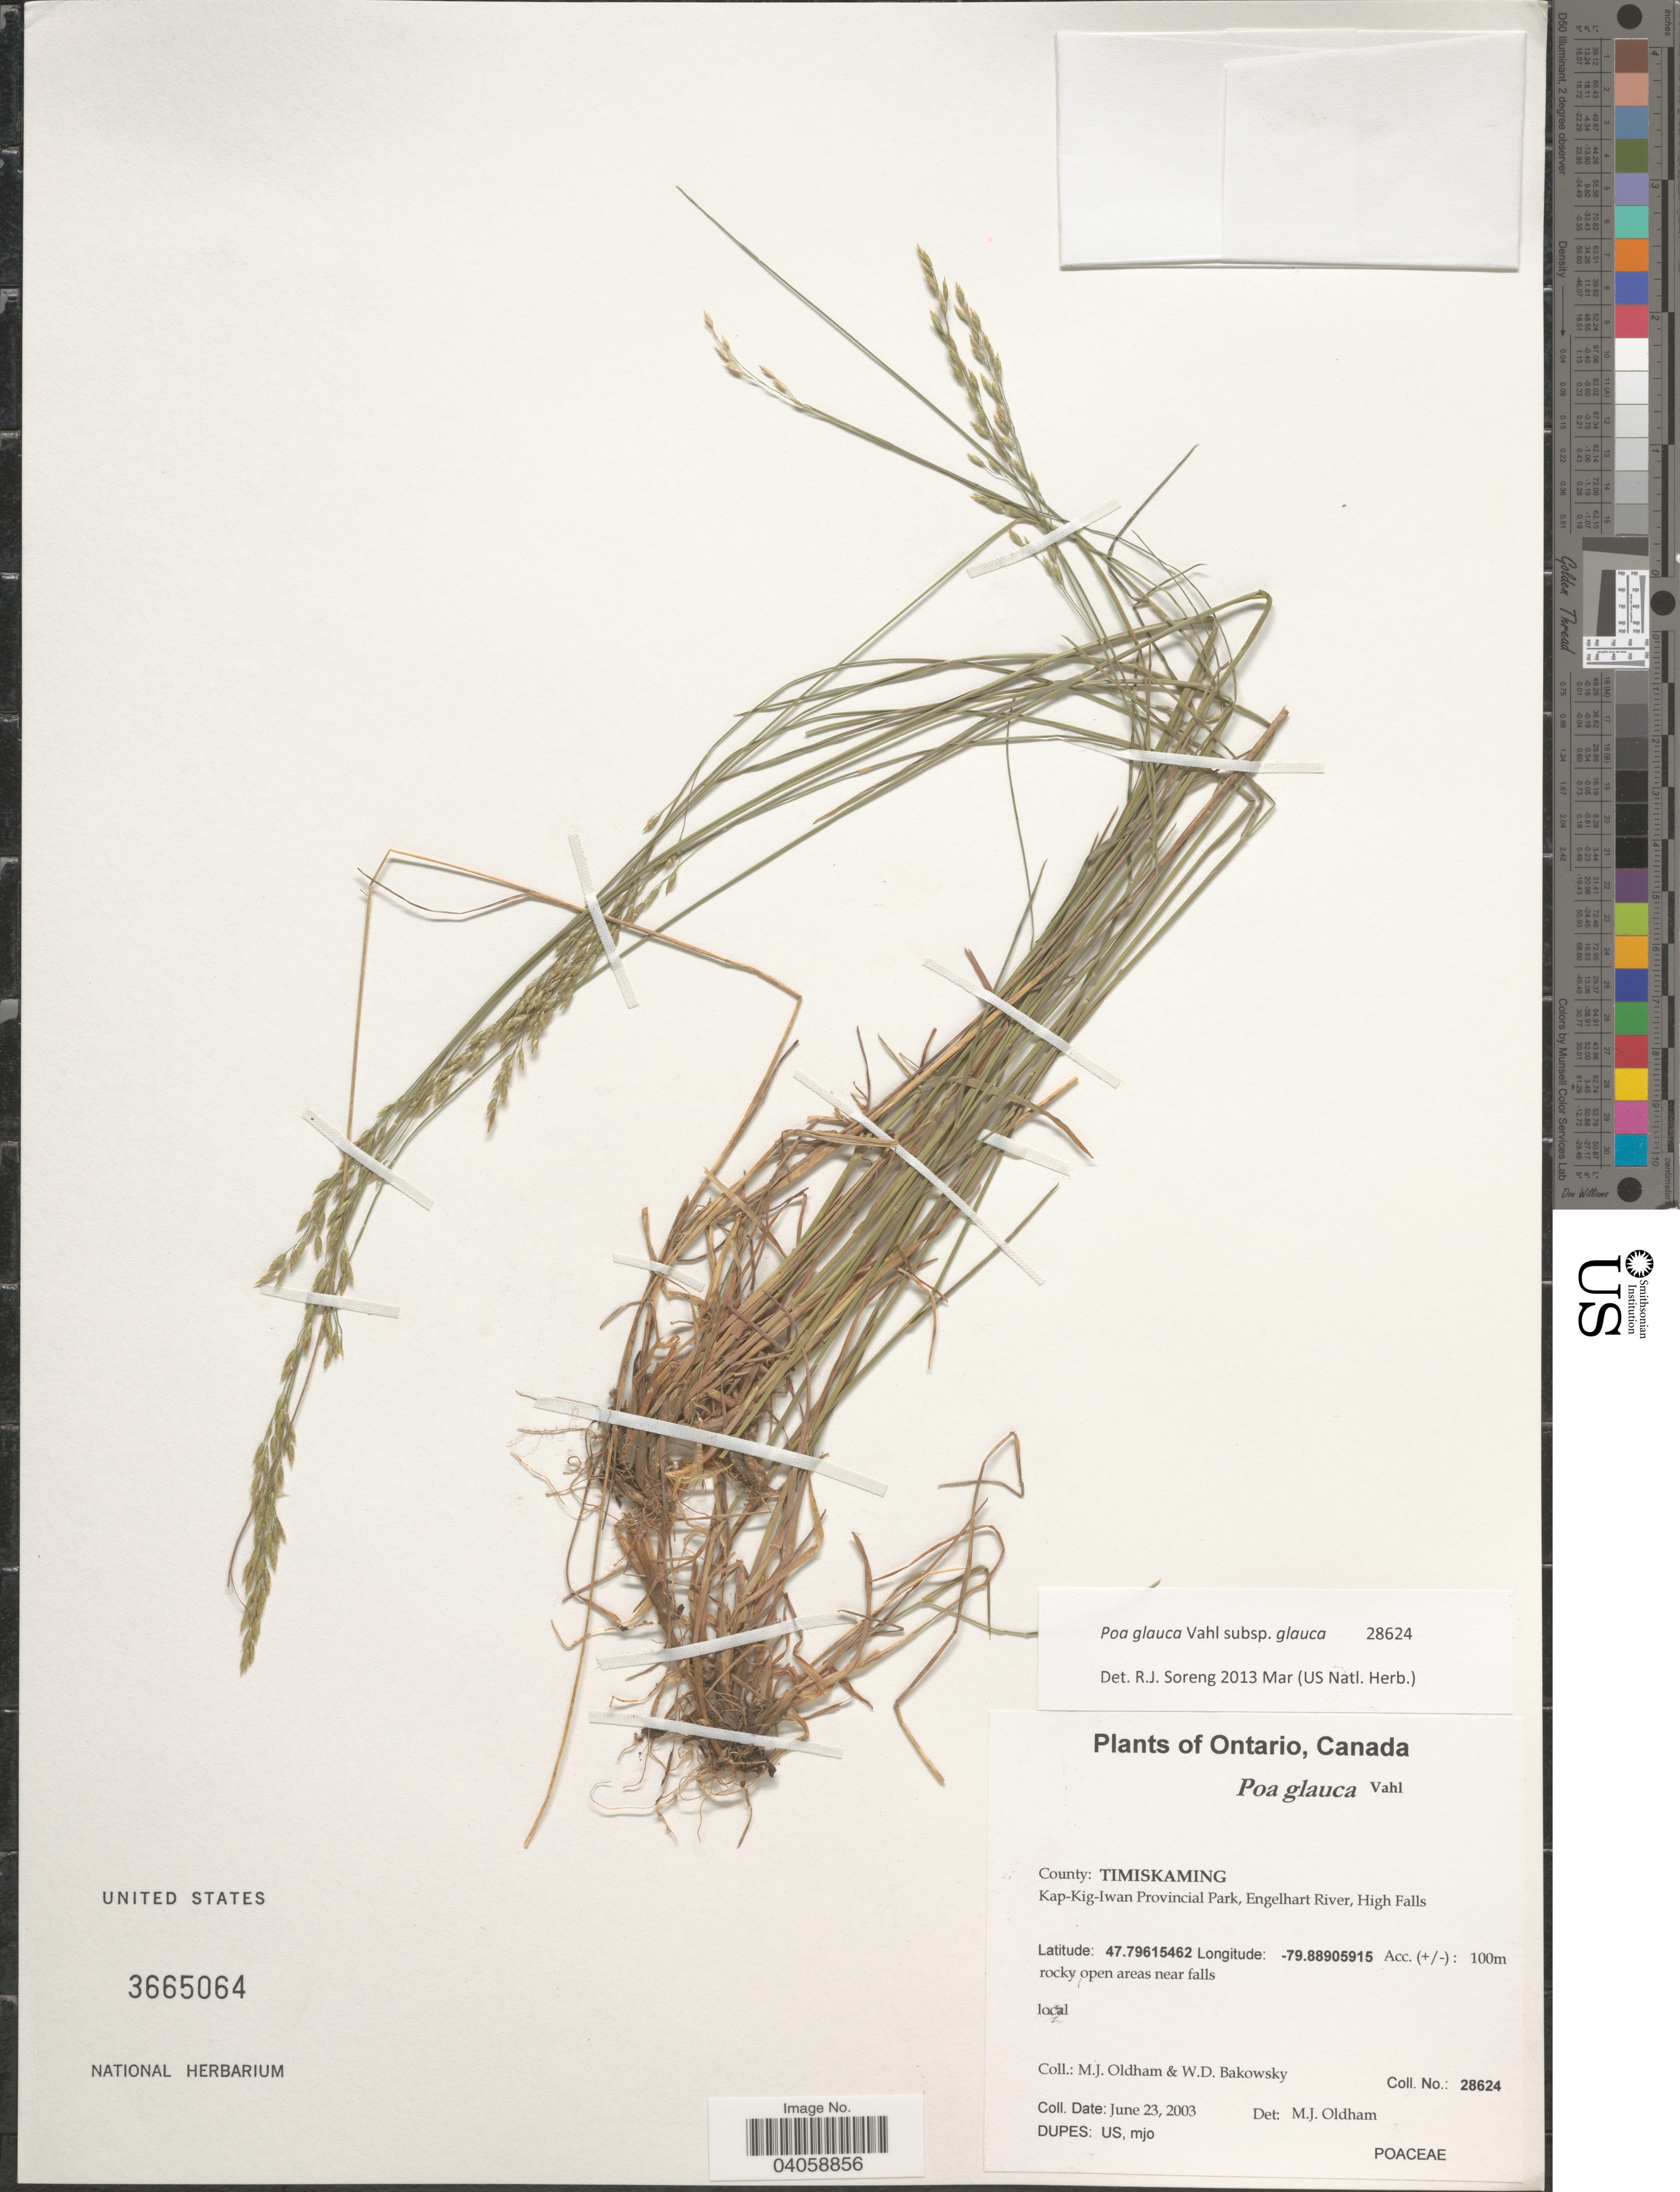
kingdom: Plantae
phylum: Tracheophyta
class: Liliopsida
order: Poales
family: Poaceae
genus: Poa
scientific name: Poa glauca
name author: Vahl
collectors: M. Oldham & W. Bakowsky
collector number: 28624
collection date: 2003-06-23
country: Canada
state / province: Ontario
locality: County: Timiskaming. Kap-Kig-Iwan Provincial Park, Engelhart River, High Falls.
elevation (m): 100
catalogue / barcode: US 3665064